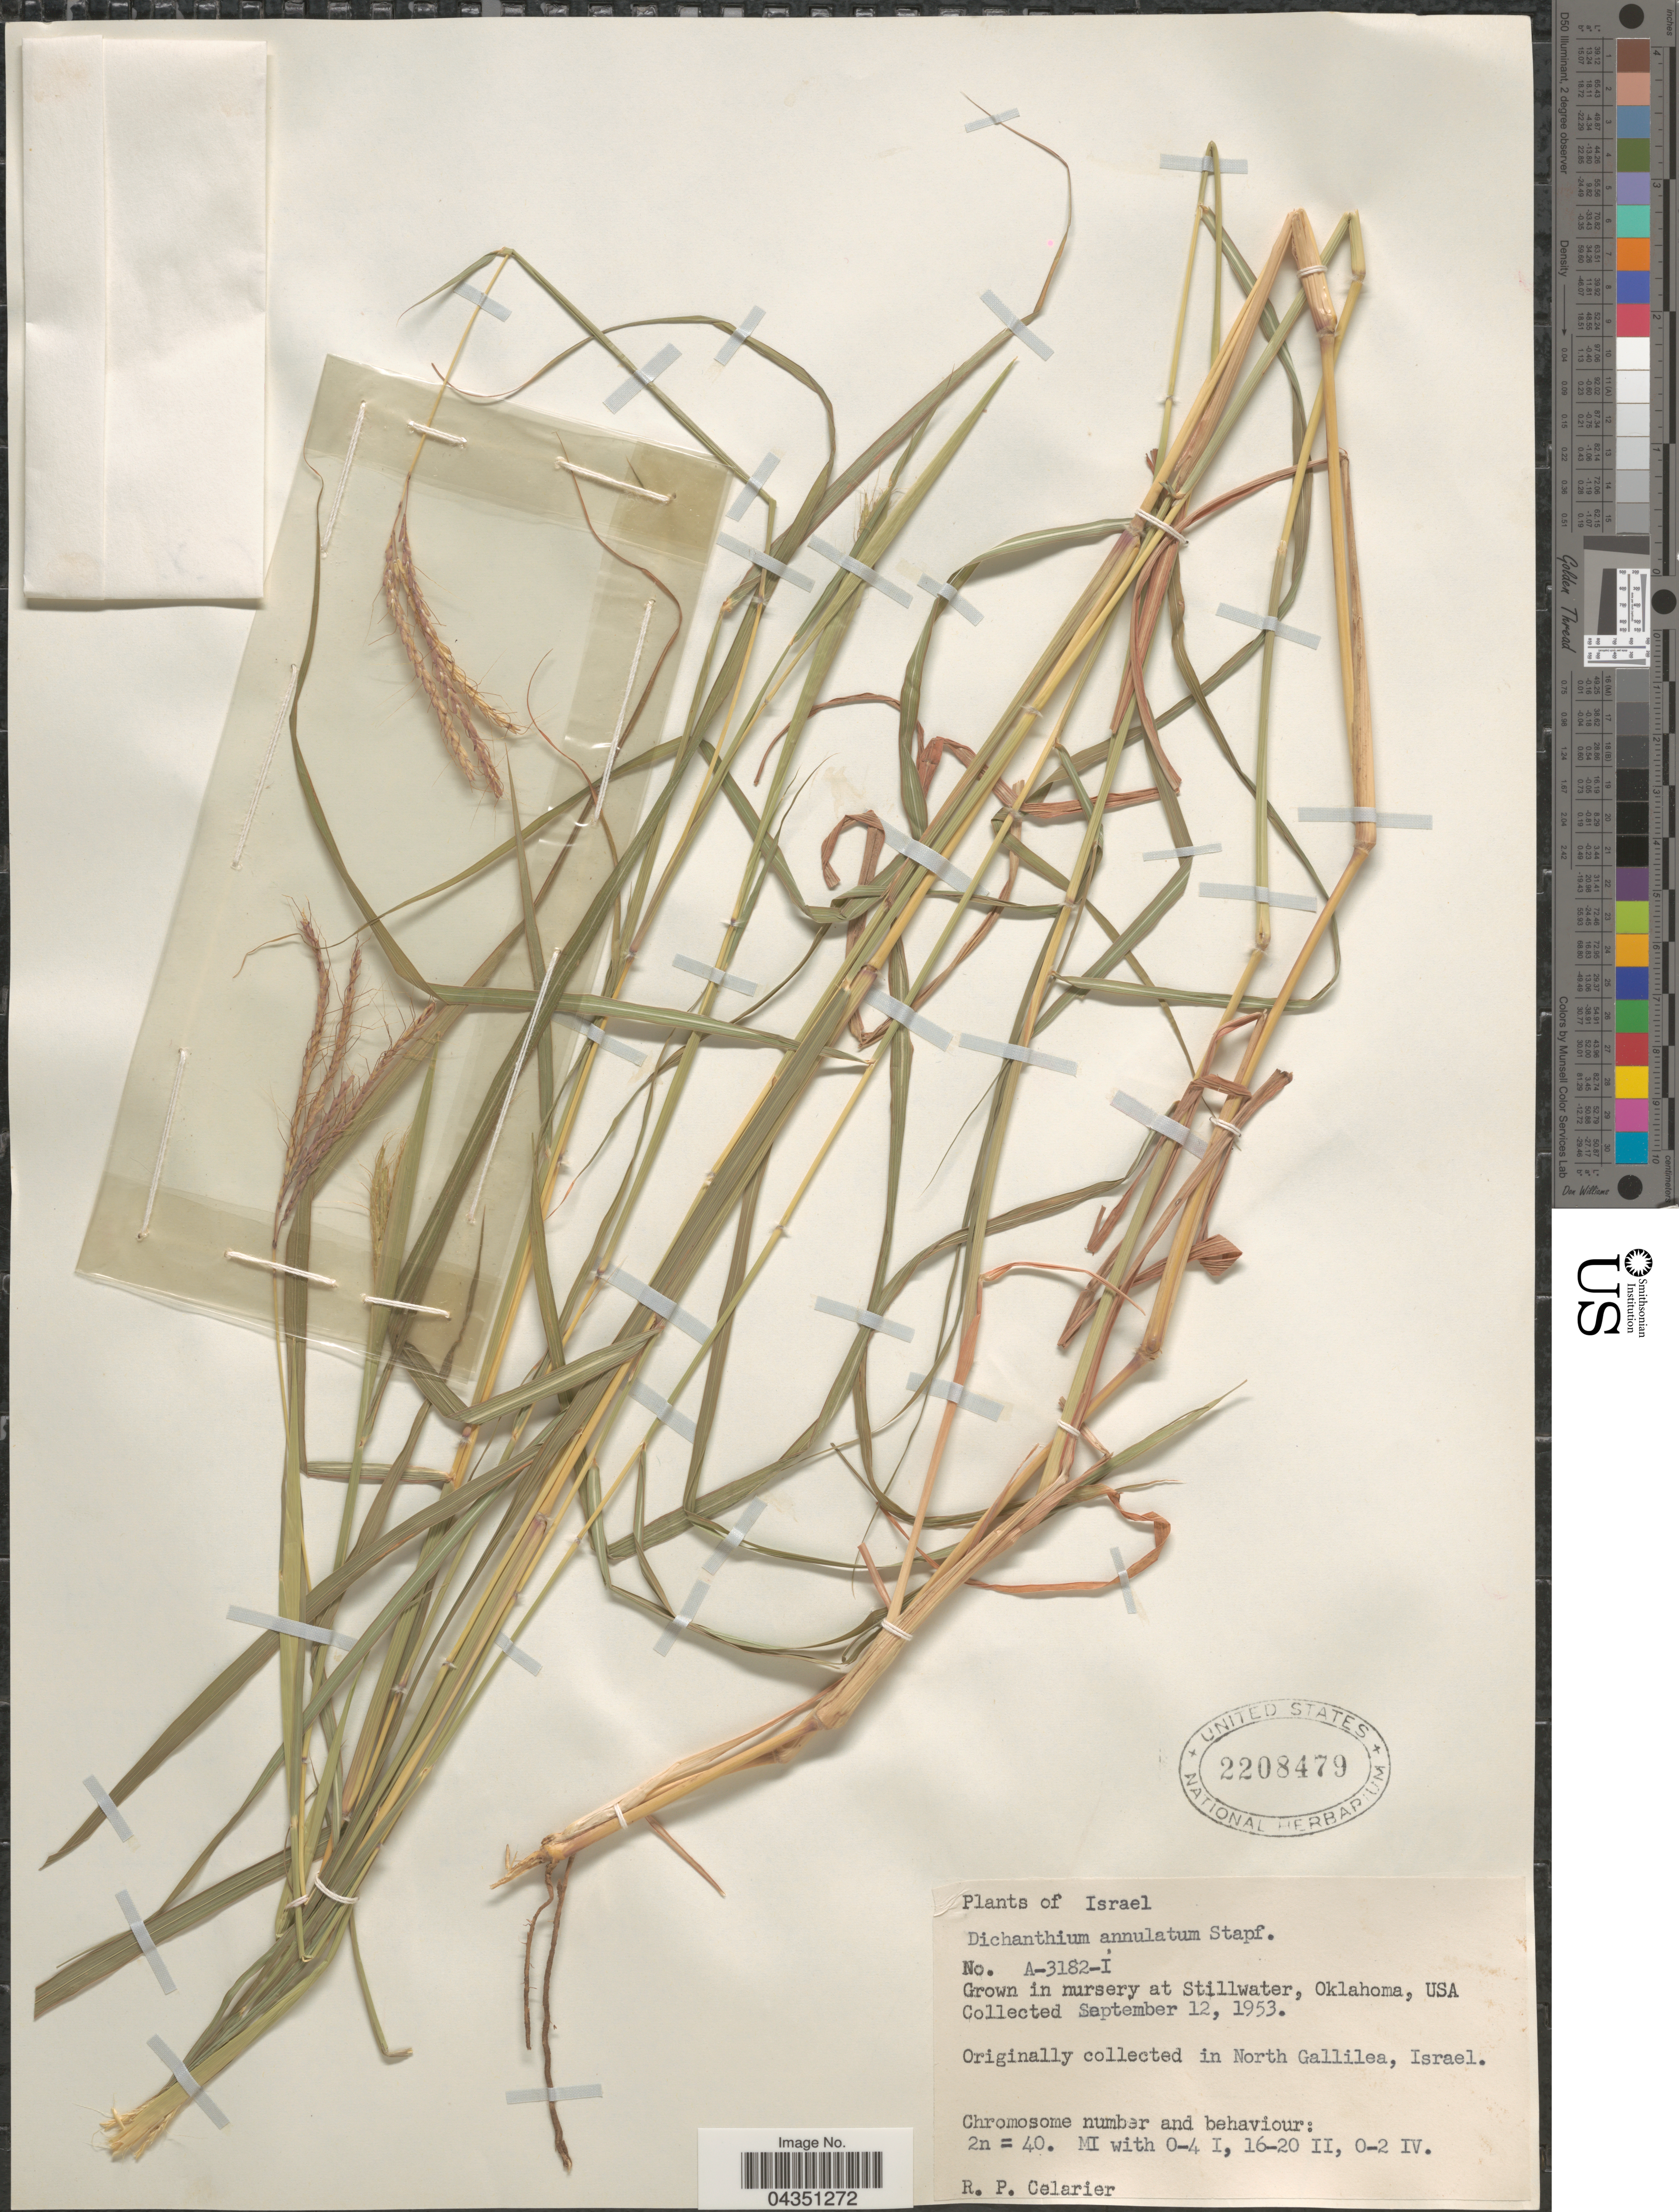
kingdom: Plantae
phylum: Tracheophyta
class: Liliopsida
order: Poales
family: Poaceae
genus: Dichanthium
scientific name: Dichanthium annulatum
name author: (Forssk.) Stapf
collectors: R. Celarier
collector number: A-3182-I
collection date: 1953-09-12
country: United States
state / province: Oklahoma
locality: In nursery at Stillwater.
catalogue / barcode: US 2208479